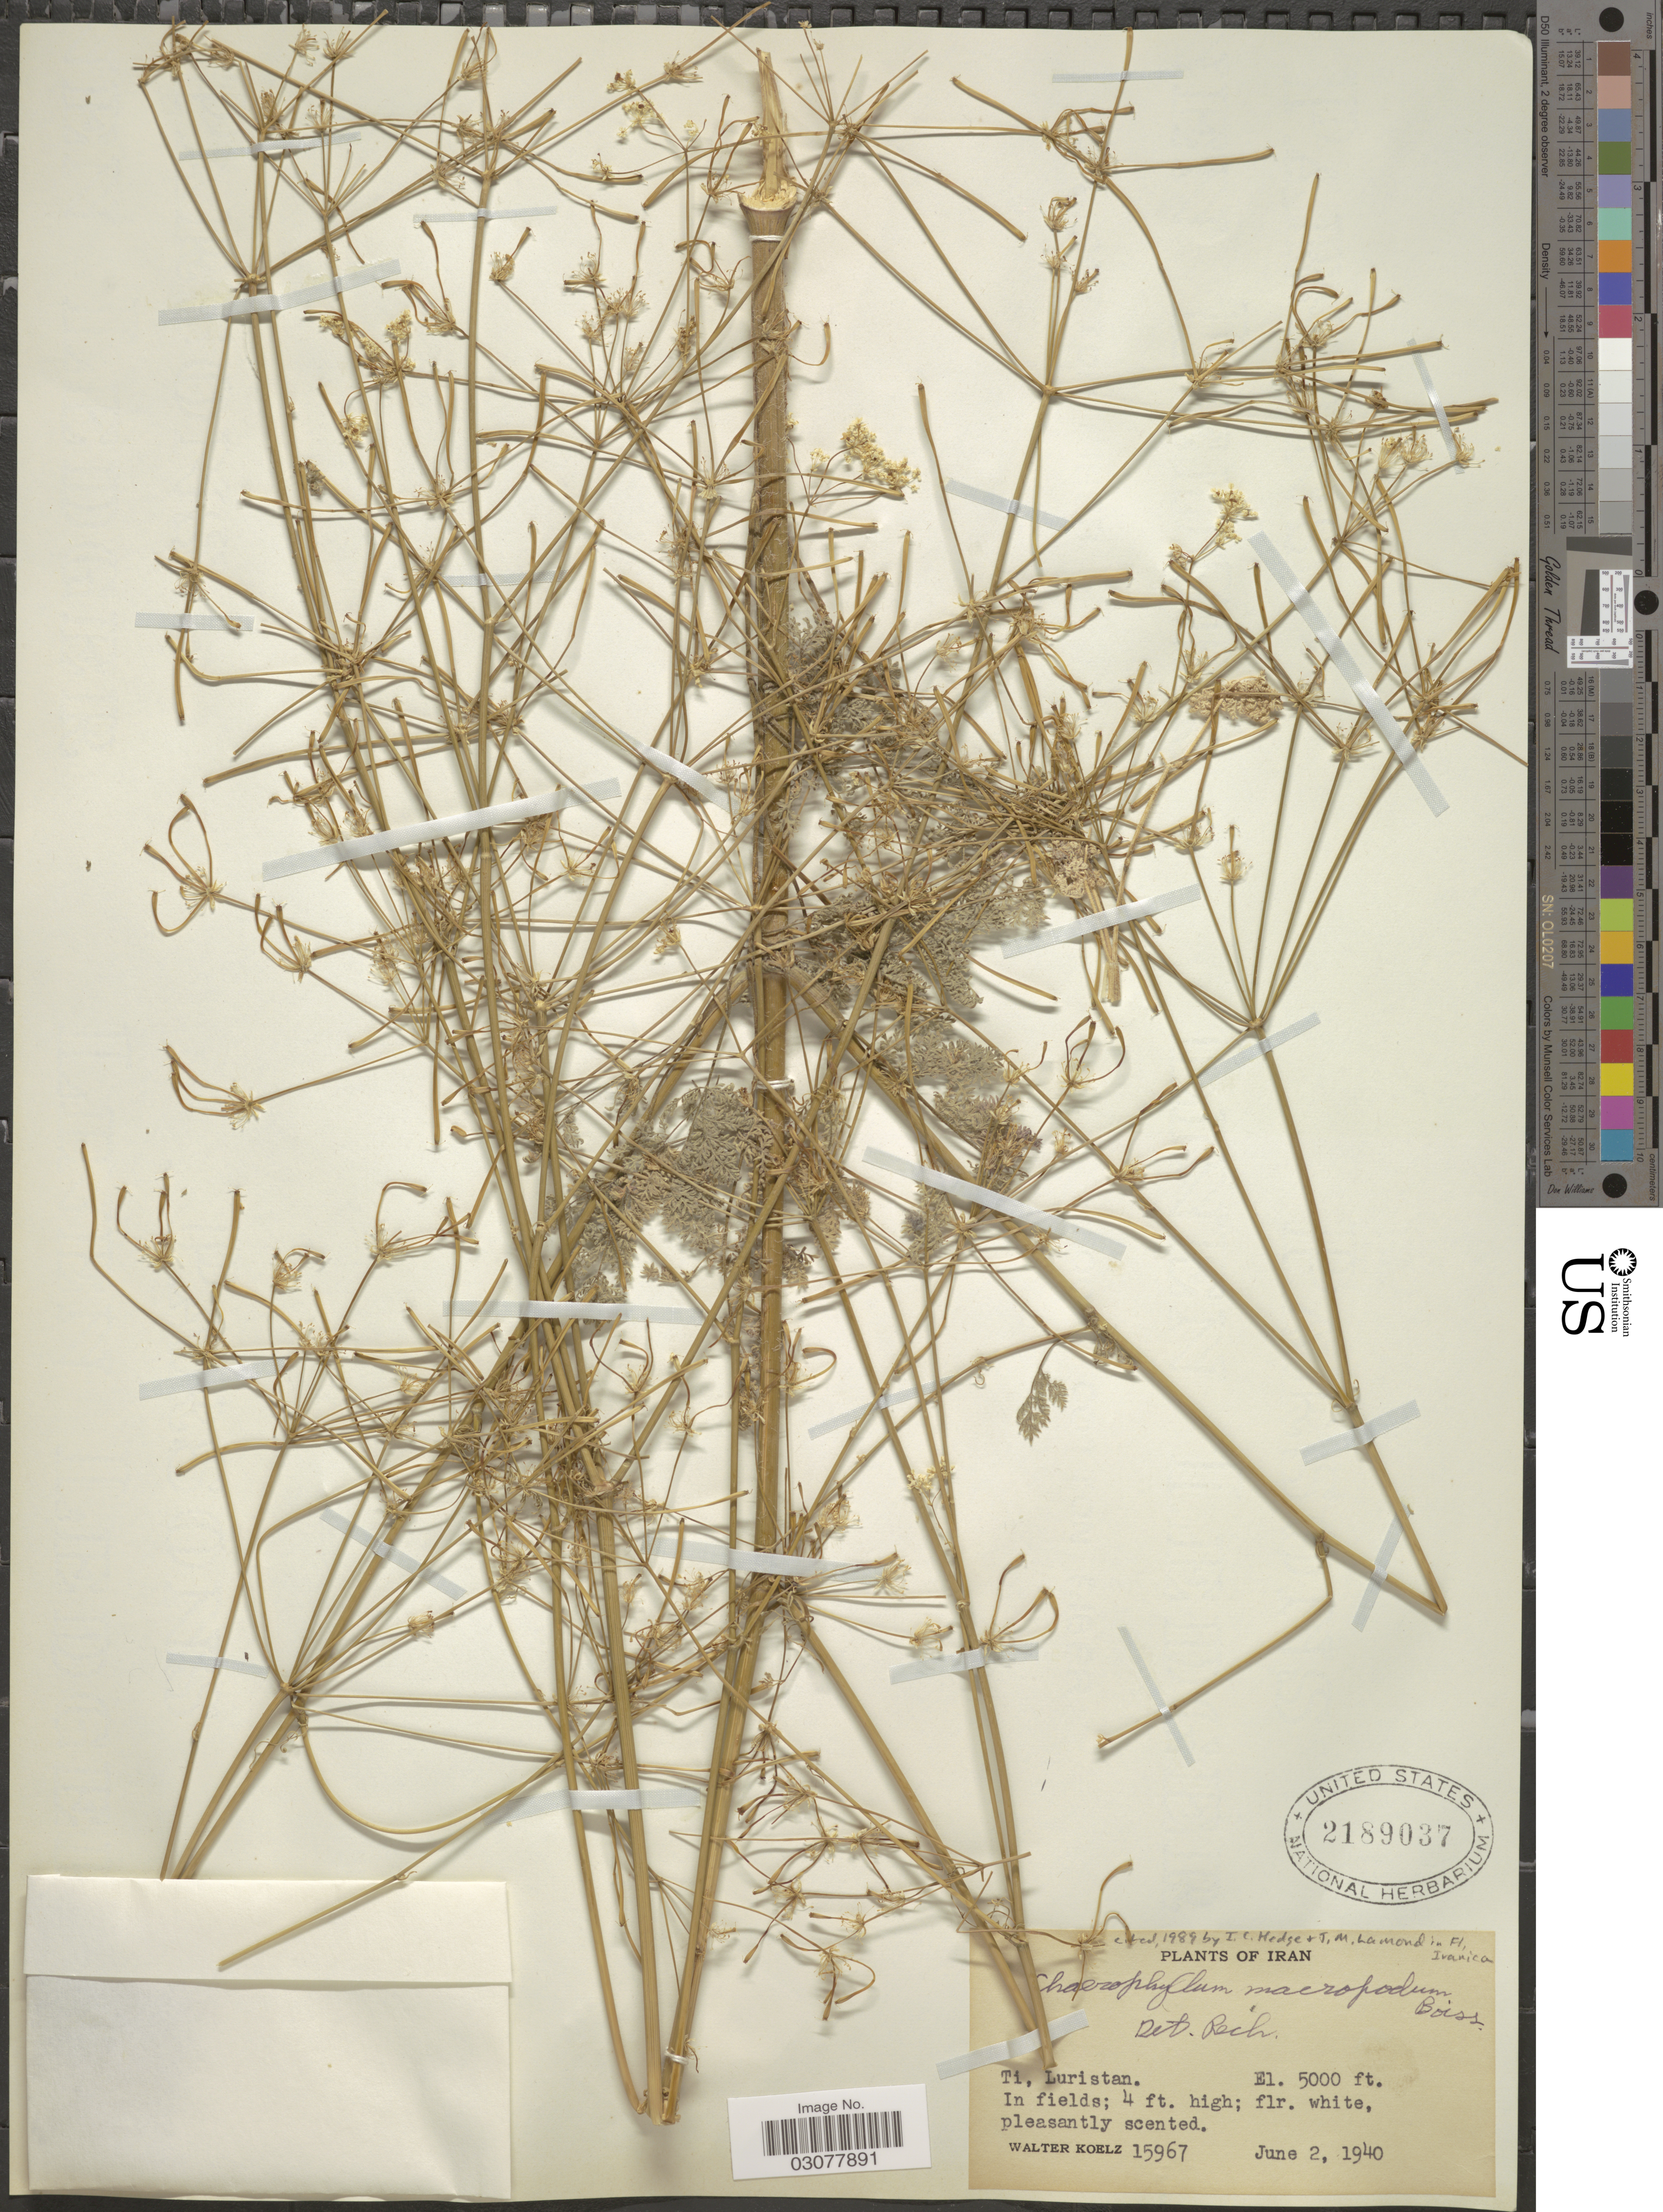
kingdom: Plantae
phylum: Tracheophyta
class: Magnoliopsida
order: Apiales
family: Apiaceae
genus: Chaerophyllum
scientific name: Chaerophyllum macropodum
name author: Boiss.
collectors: W. N. Koelz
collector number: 15967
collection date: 1940-06-02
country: Iran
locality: Ti, Luristan.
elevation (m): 1524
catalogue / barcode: US 2189037